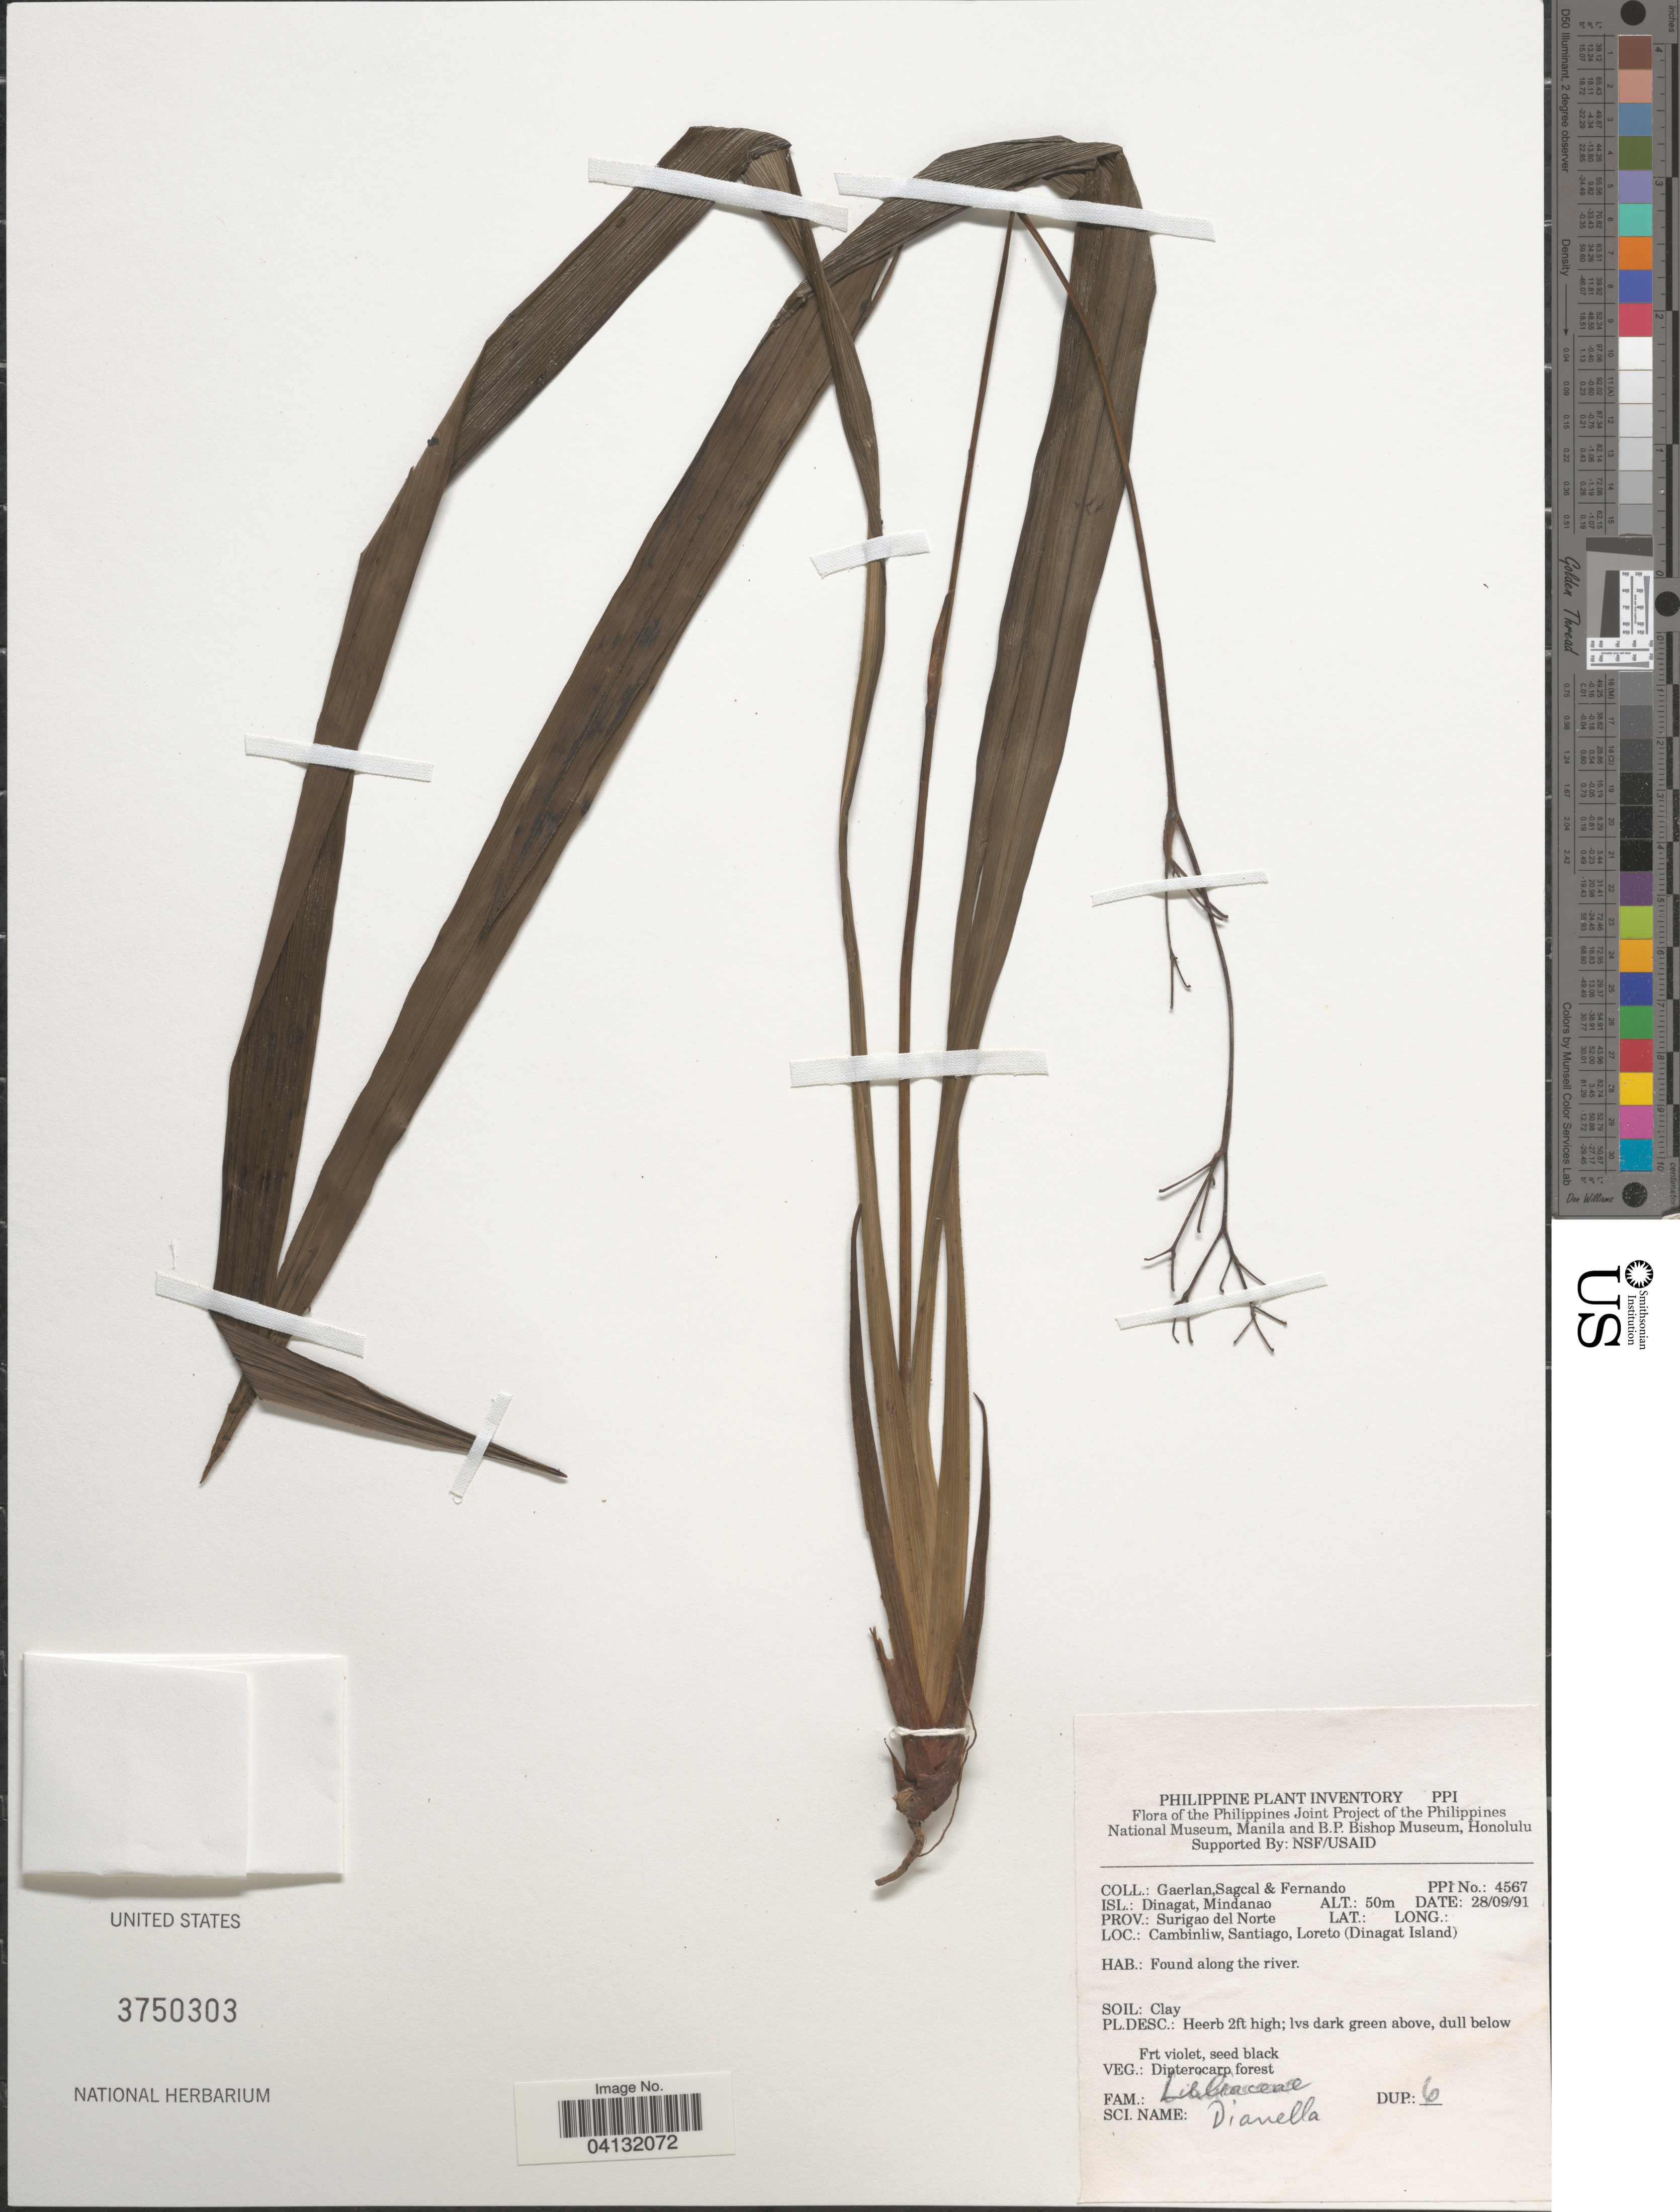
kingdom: Plantae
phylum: Tracheophyta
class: Liliopsida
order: Asparagales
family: Asphodelaceae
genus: Dianella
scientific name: Dianella sp.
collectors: Gaerlan, E. Sagcal & -- Fernando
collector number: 4567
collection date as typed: Transcribed d/m/y: 28/9/91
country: Philippines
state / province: Caraga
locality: Isl.: Dinagat, Mindanao. Prov.: Surigao del Norte. Cambinliw, Santiago, Loreto (Dinagat Island).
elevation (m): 50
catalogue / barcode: US 3750303